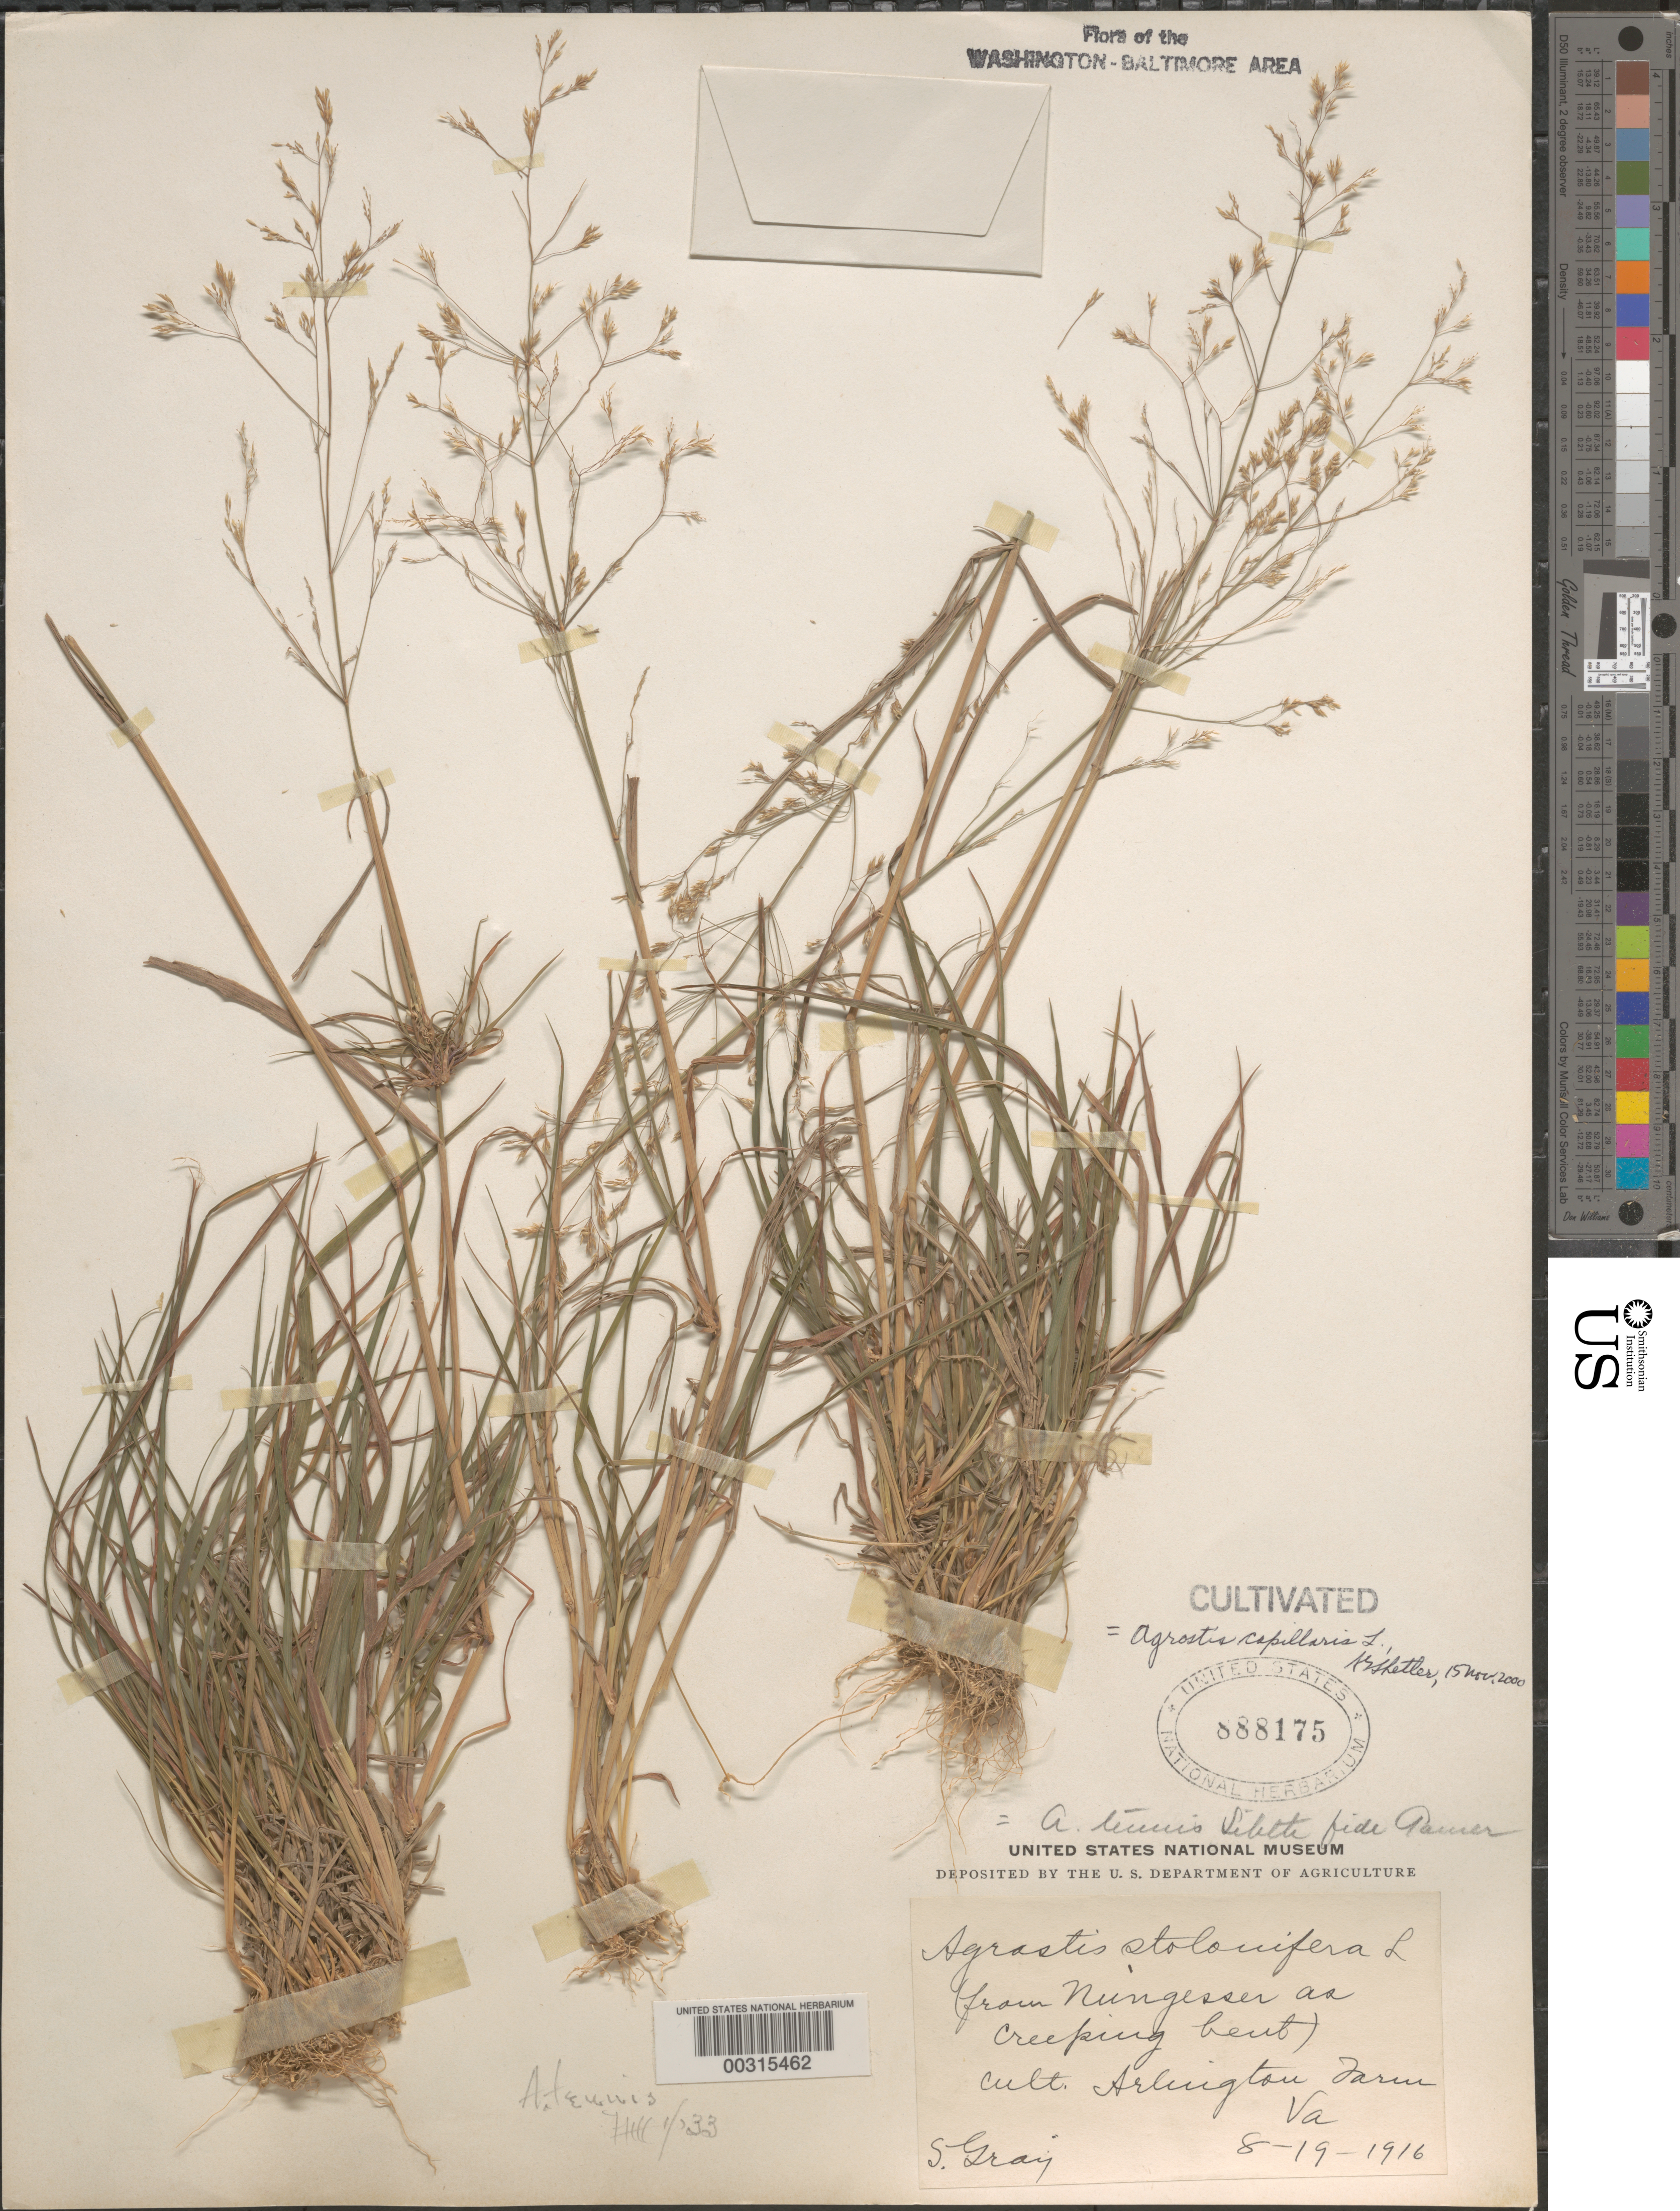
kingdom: Plantae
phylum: Tracheophyta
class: Liliopsida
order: Poales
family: Poaceae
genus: Agrostis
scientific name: Agrostis capillaris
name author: L.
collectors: S. Gray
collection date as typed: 19 Aug 1916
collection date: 1916-08-19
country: United States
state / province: Virginia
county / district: Arlington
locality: Arlington Farm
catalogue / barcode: US 888175